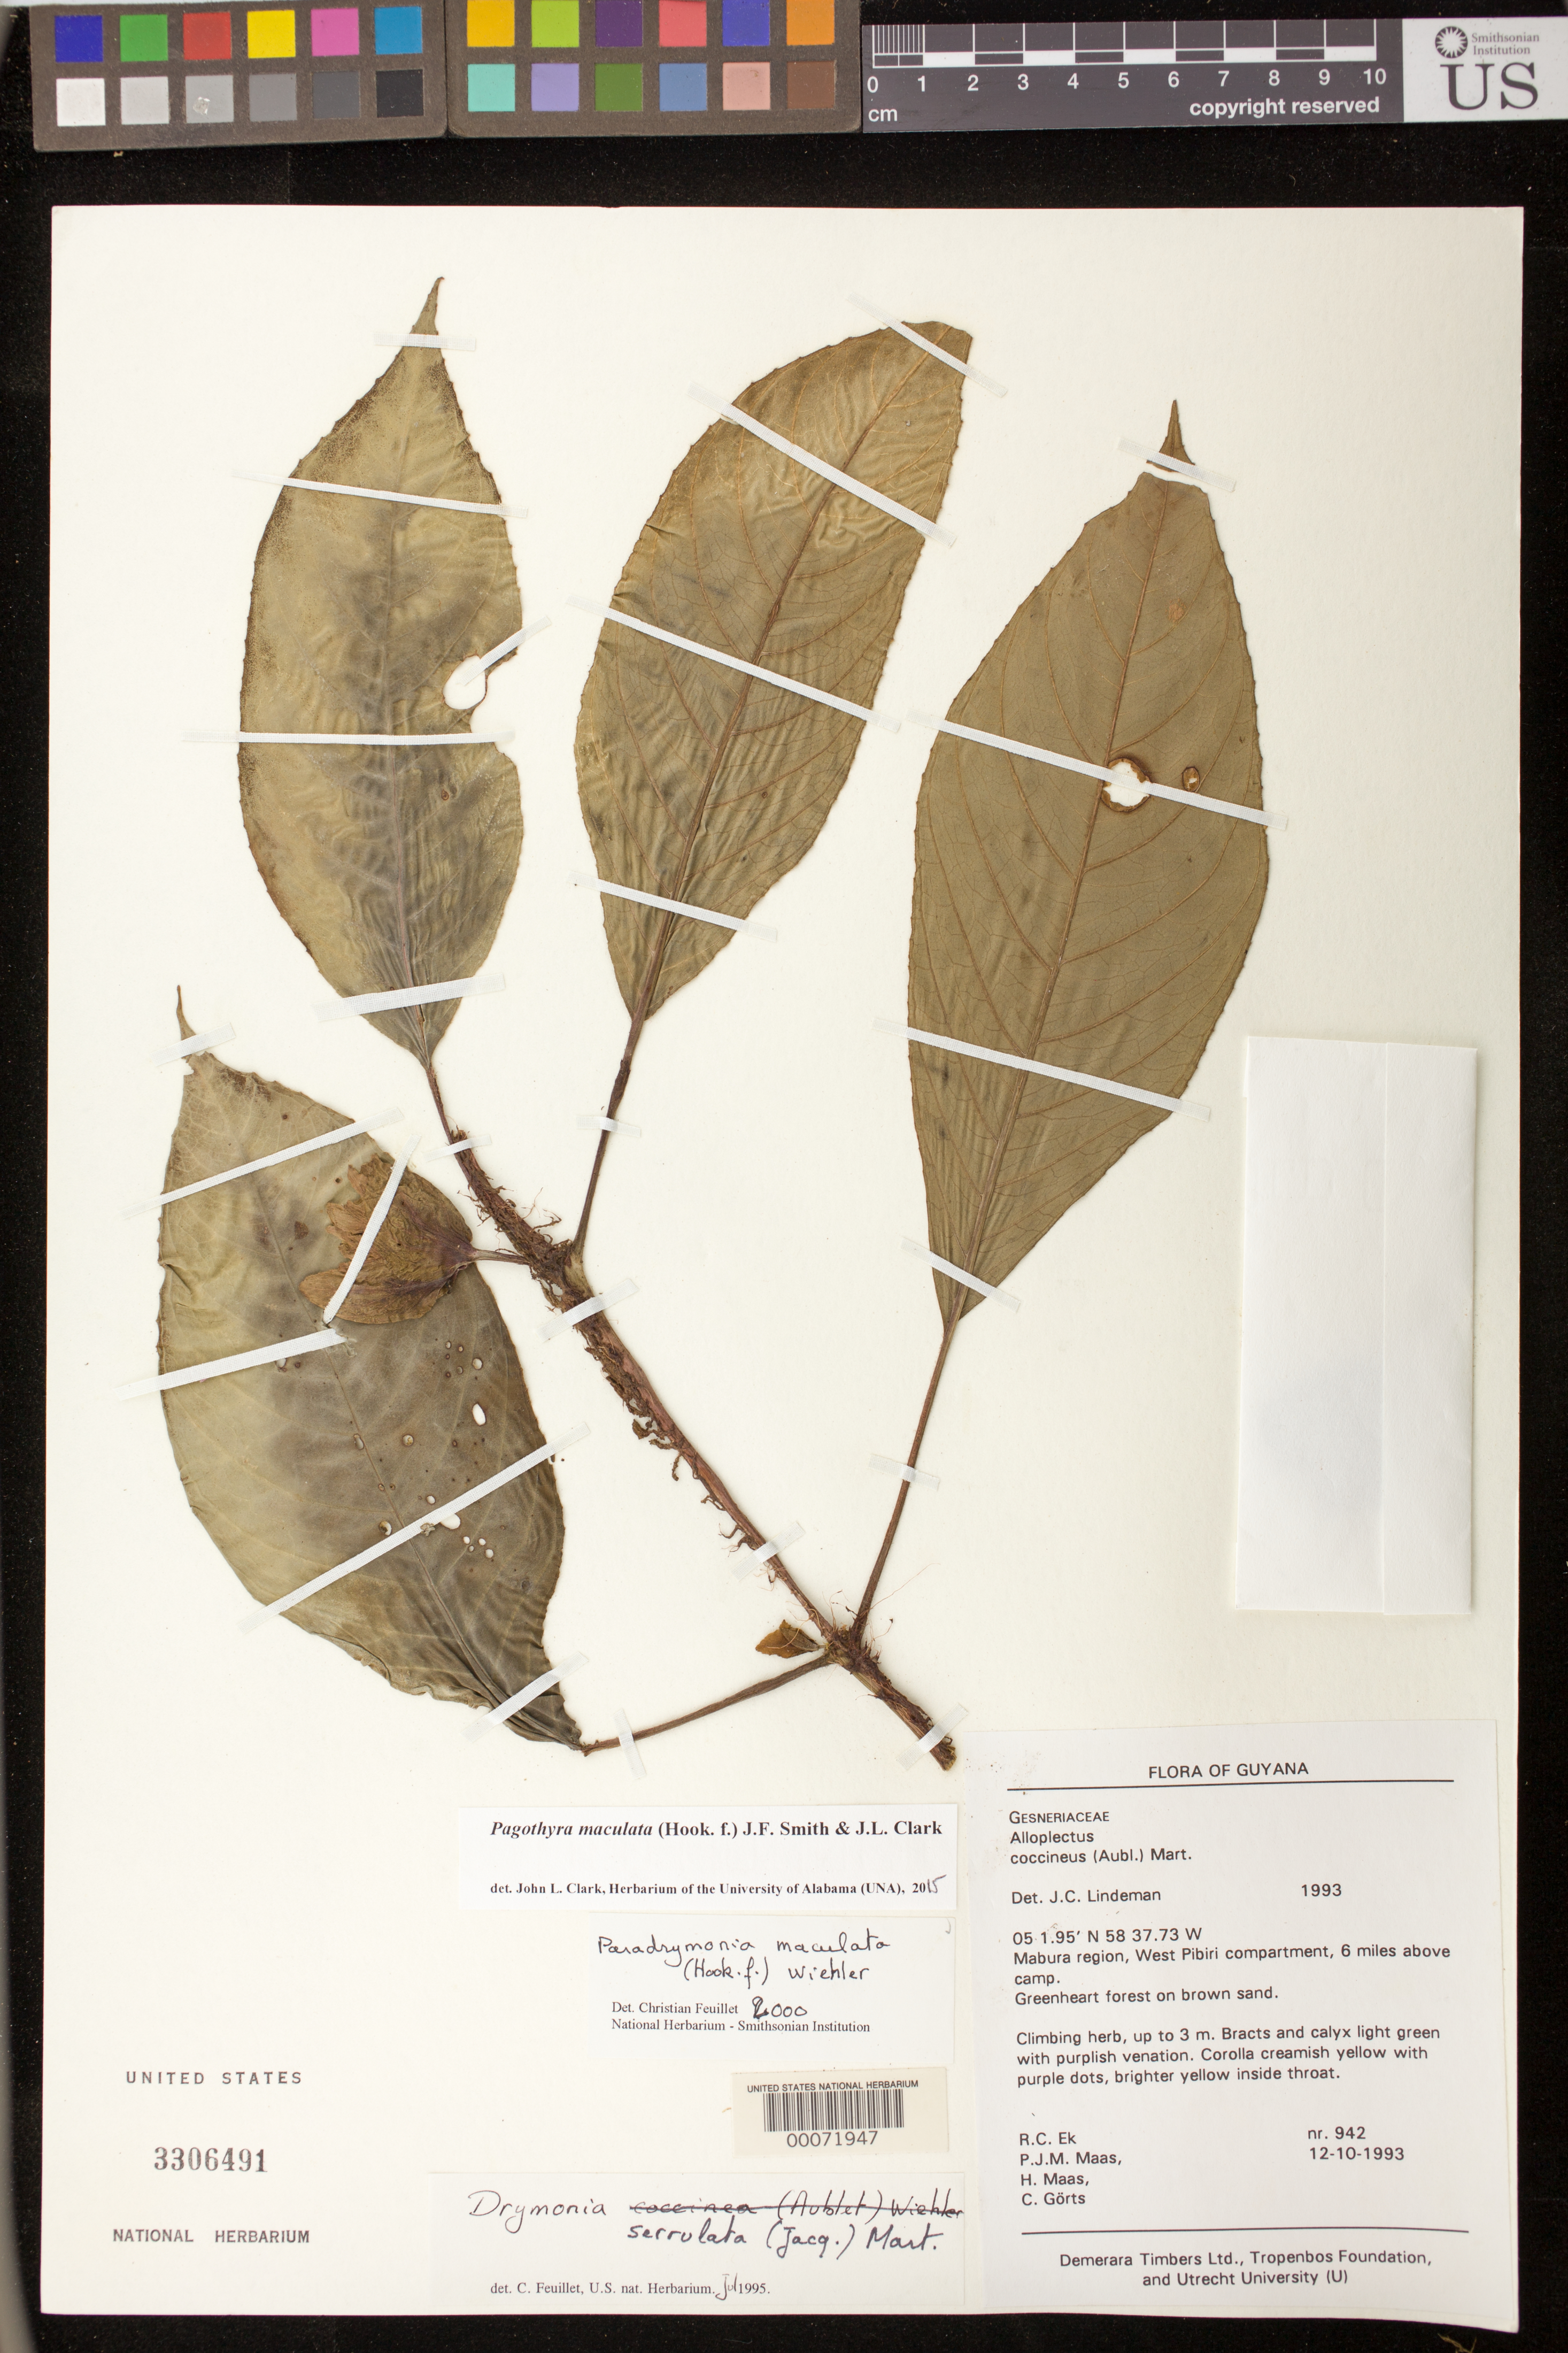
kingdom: Plantae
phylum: Tracheophyta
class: Magnoliopsida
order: Lamiales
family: Gesneriaceae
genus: Pagothyra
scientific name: Pagothyra maculata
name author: (Hook. f.) J.F. Sm. & J.L. Clark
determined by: Clark, J. L., (SEL), The Marie Selby Botanical Garden (UNITED STATES)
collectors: R. C. Ek, P. Maas, H. Maas & C. Gorts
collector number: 942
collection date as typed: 10 Dec 1993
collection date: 1993-12-10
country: Guyana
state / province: U. Demerara-Berbice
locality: Mabura region, west Pibiri compartment, 6 miles above camp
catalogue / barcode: US 3306491